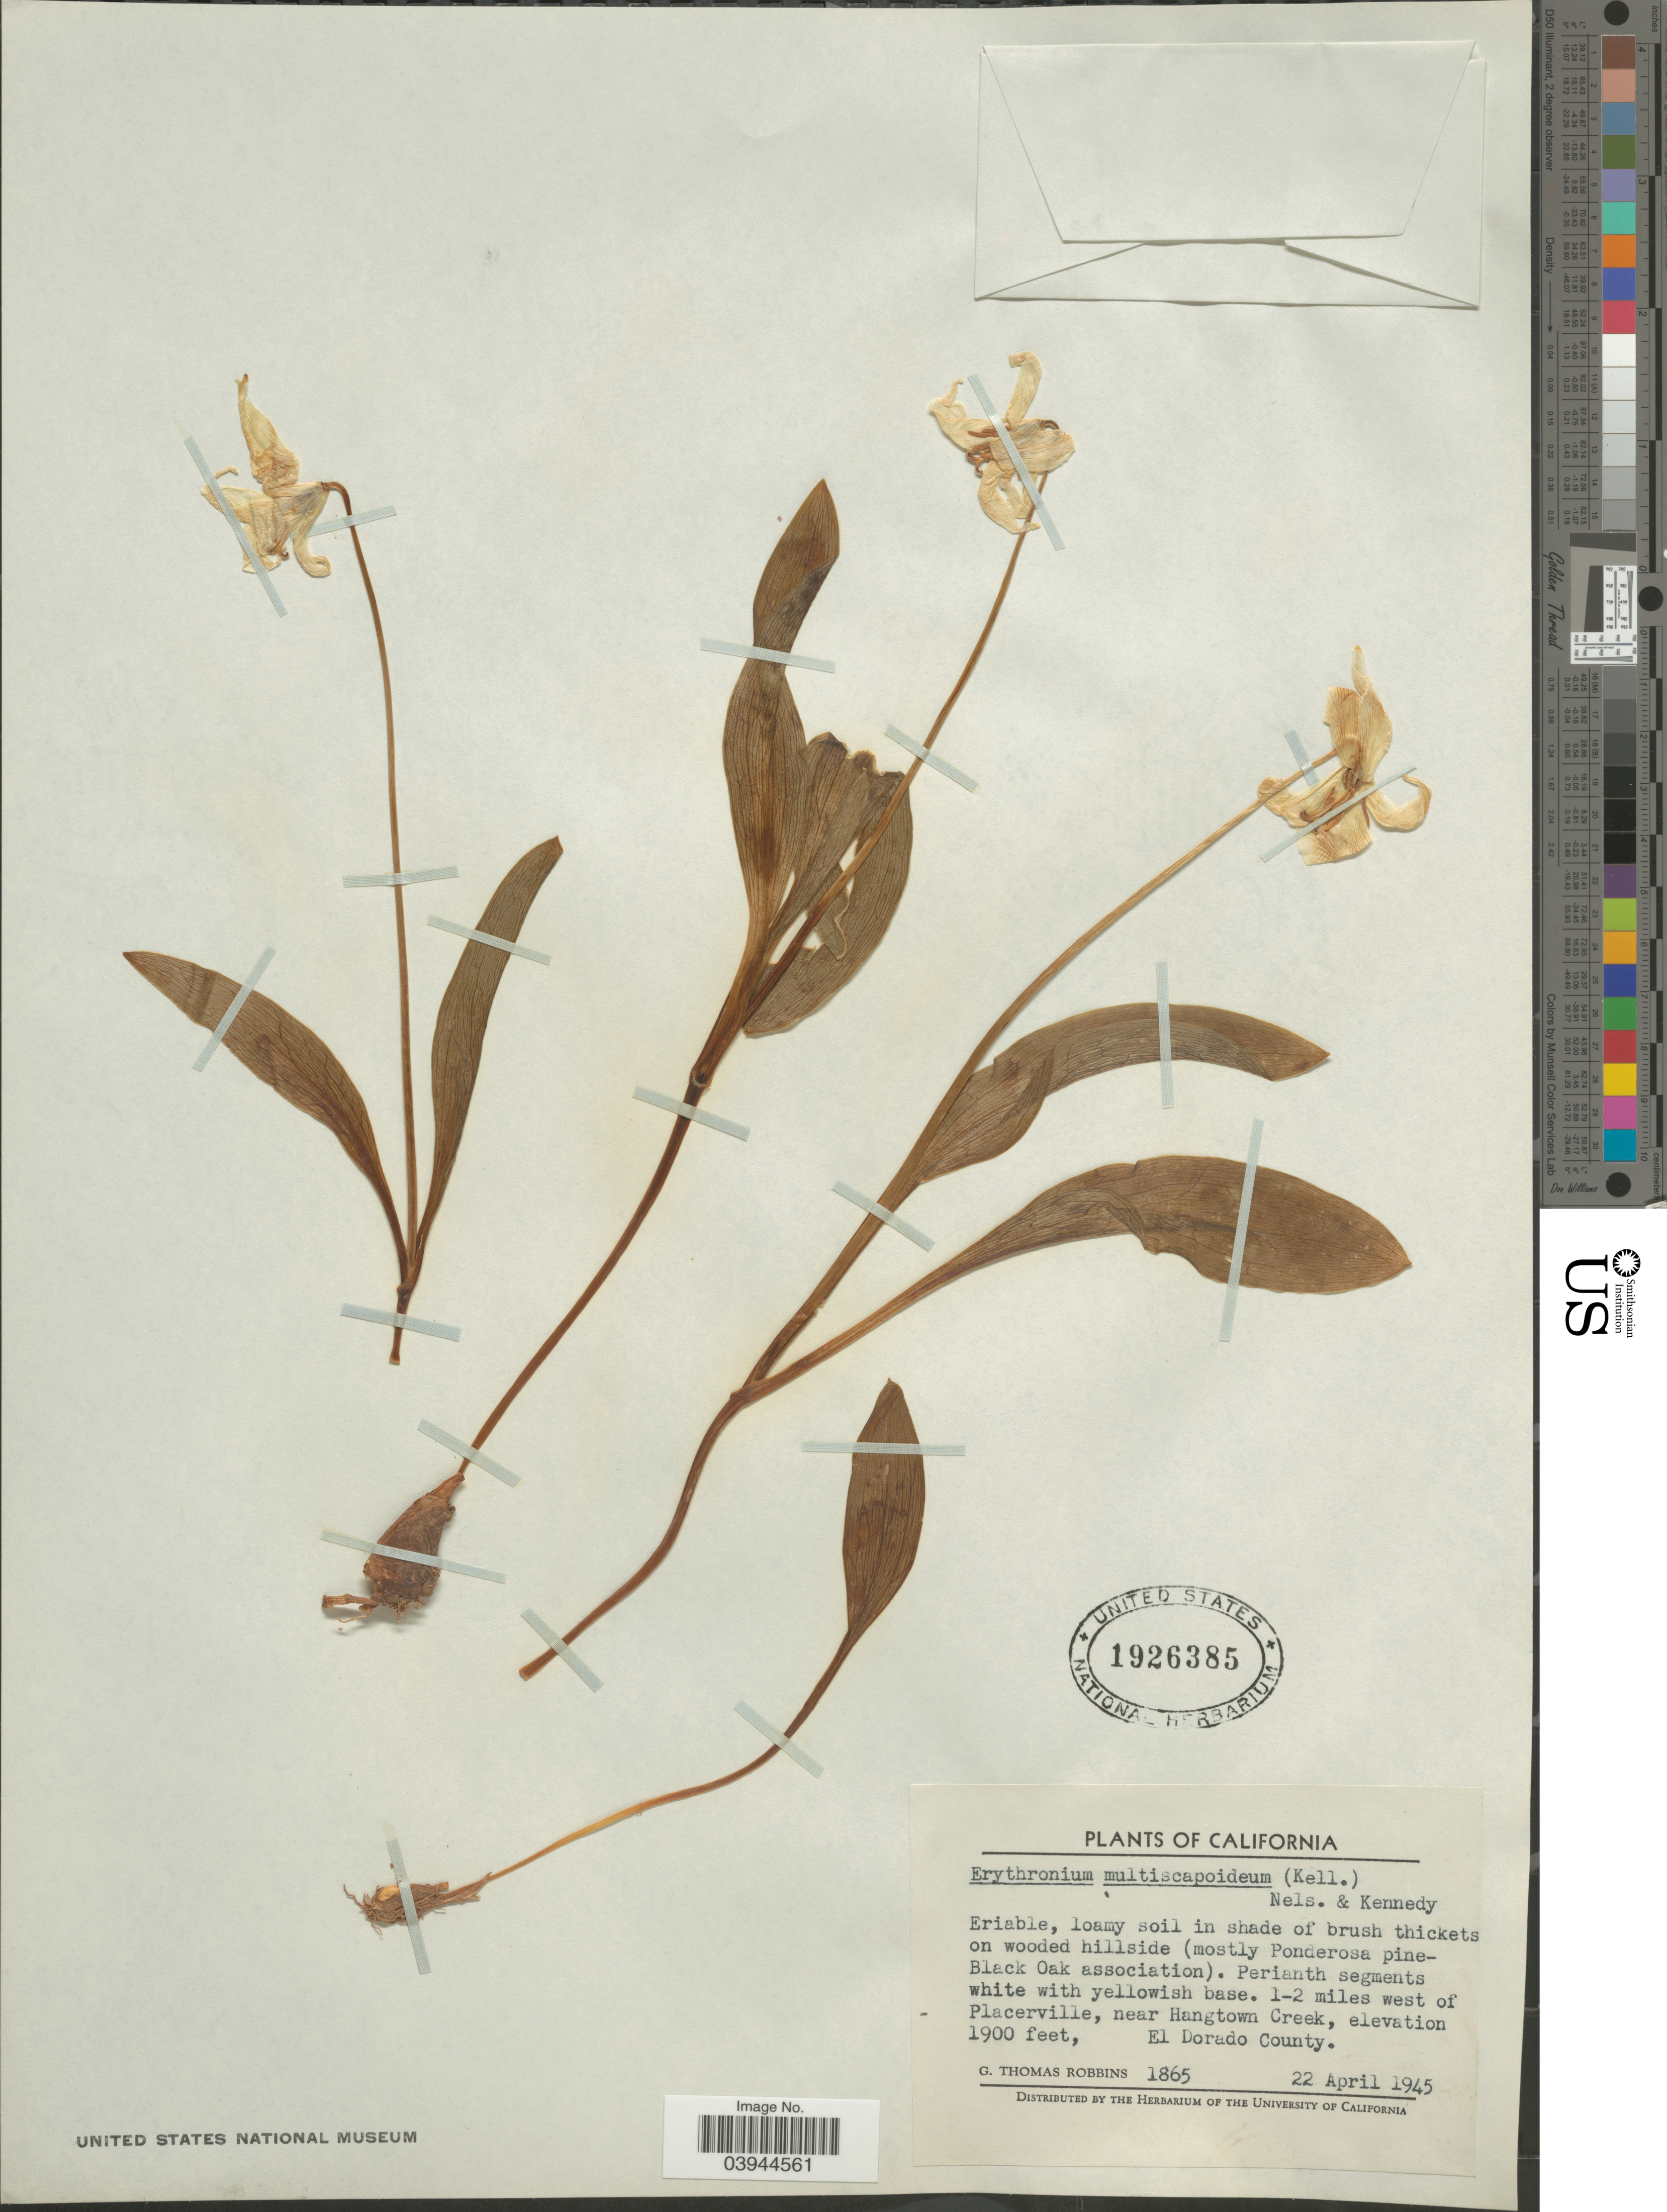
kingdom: Plantae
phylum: Tracheophyta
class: Liliopsida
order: Liliales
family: Liliaceae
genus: Erythronium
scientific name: Erythronium multiscapoideum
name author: (Kellogg) A. Nelson & P.B. Kenn.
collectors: G. T. Robbins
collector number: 1865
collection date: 1945-04-22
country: United States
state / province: California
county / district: El Dorado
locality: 1-2 miles west of Placerville, near Hangtown Creek, El Dorado County.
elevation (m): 579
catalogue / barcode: US 1926385